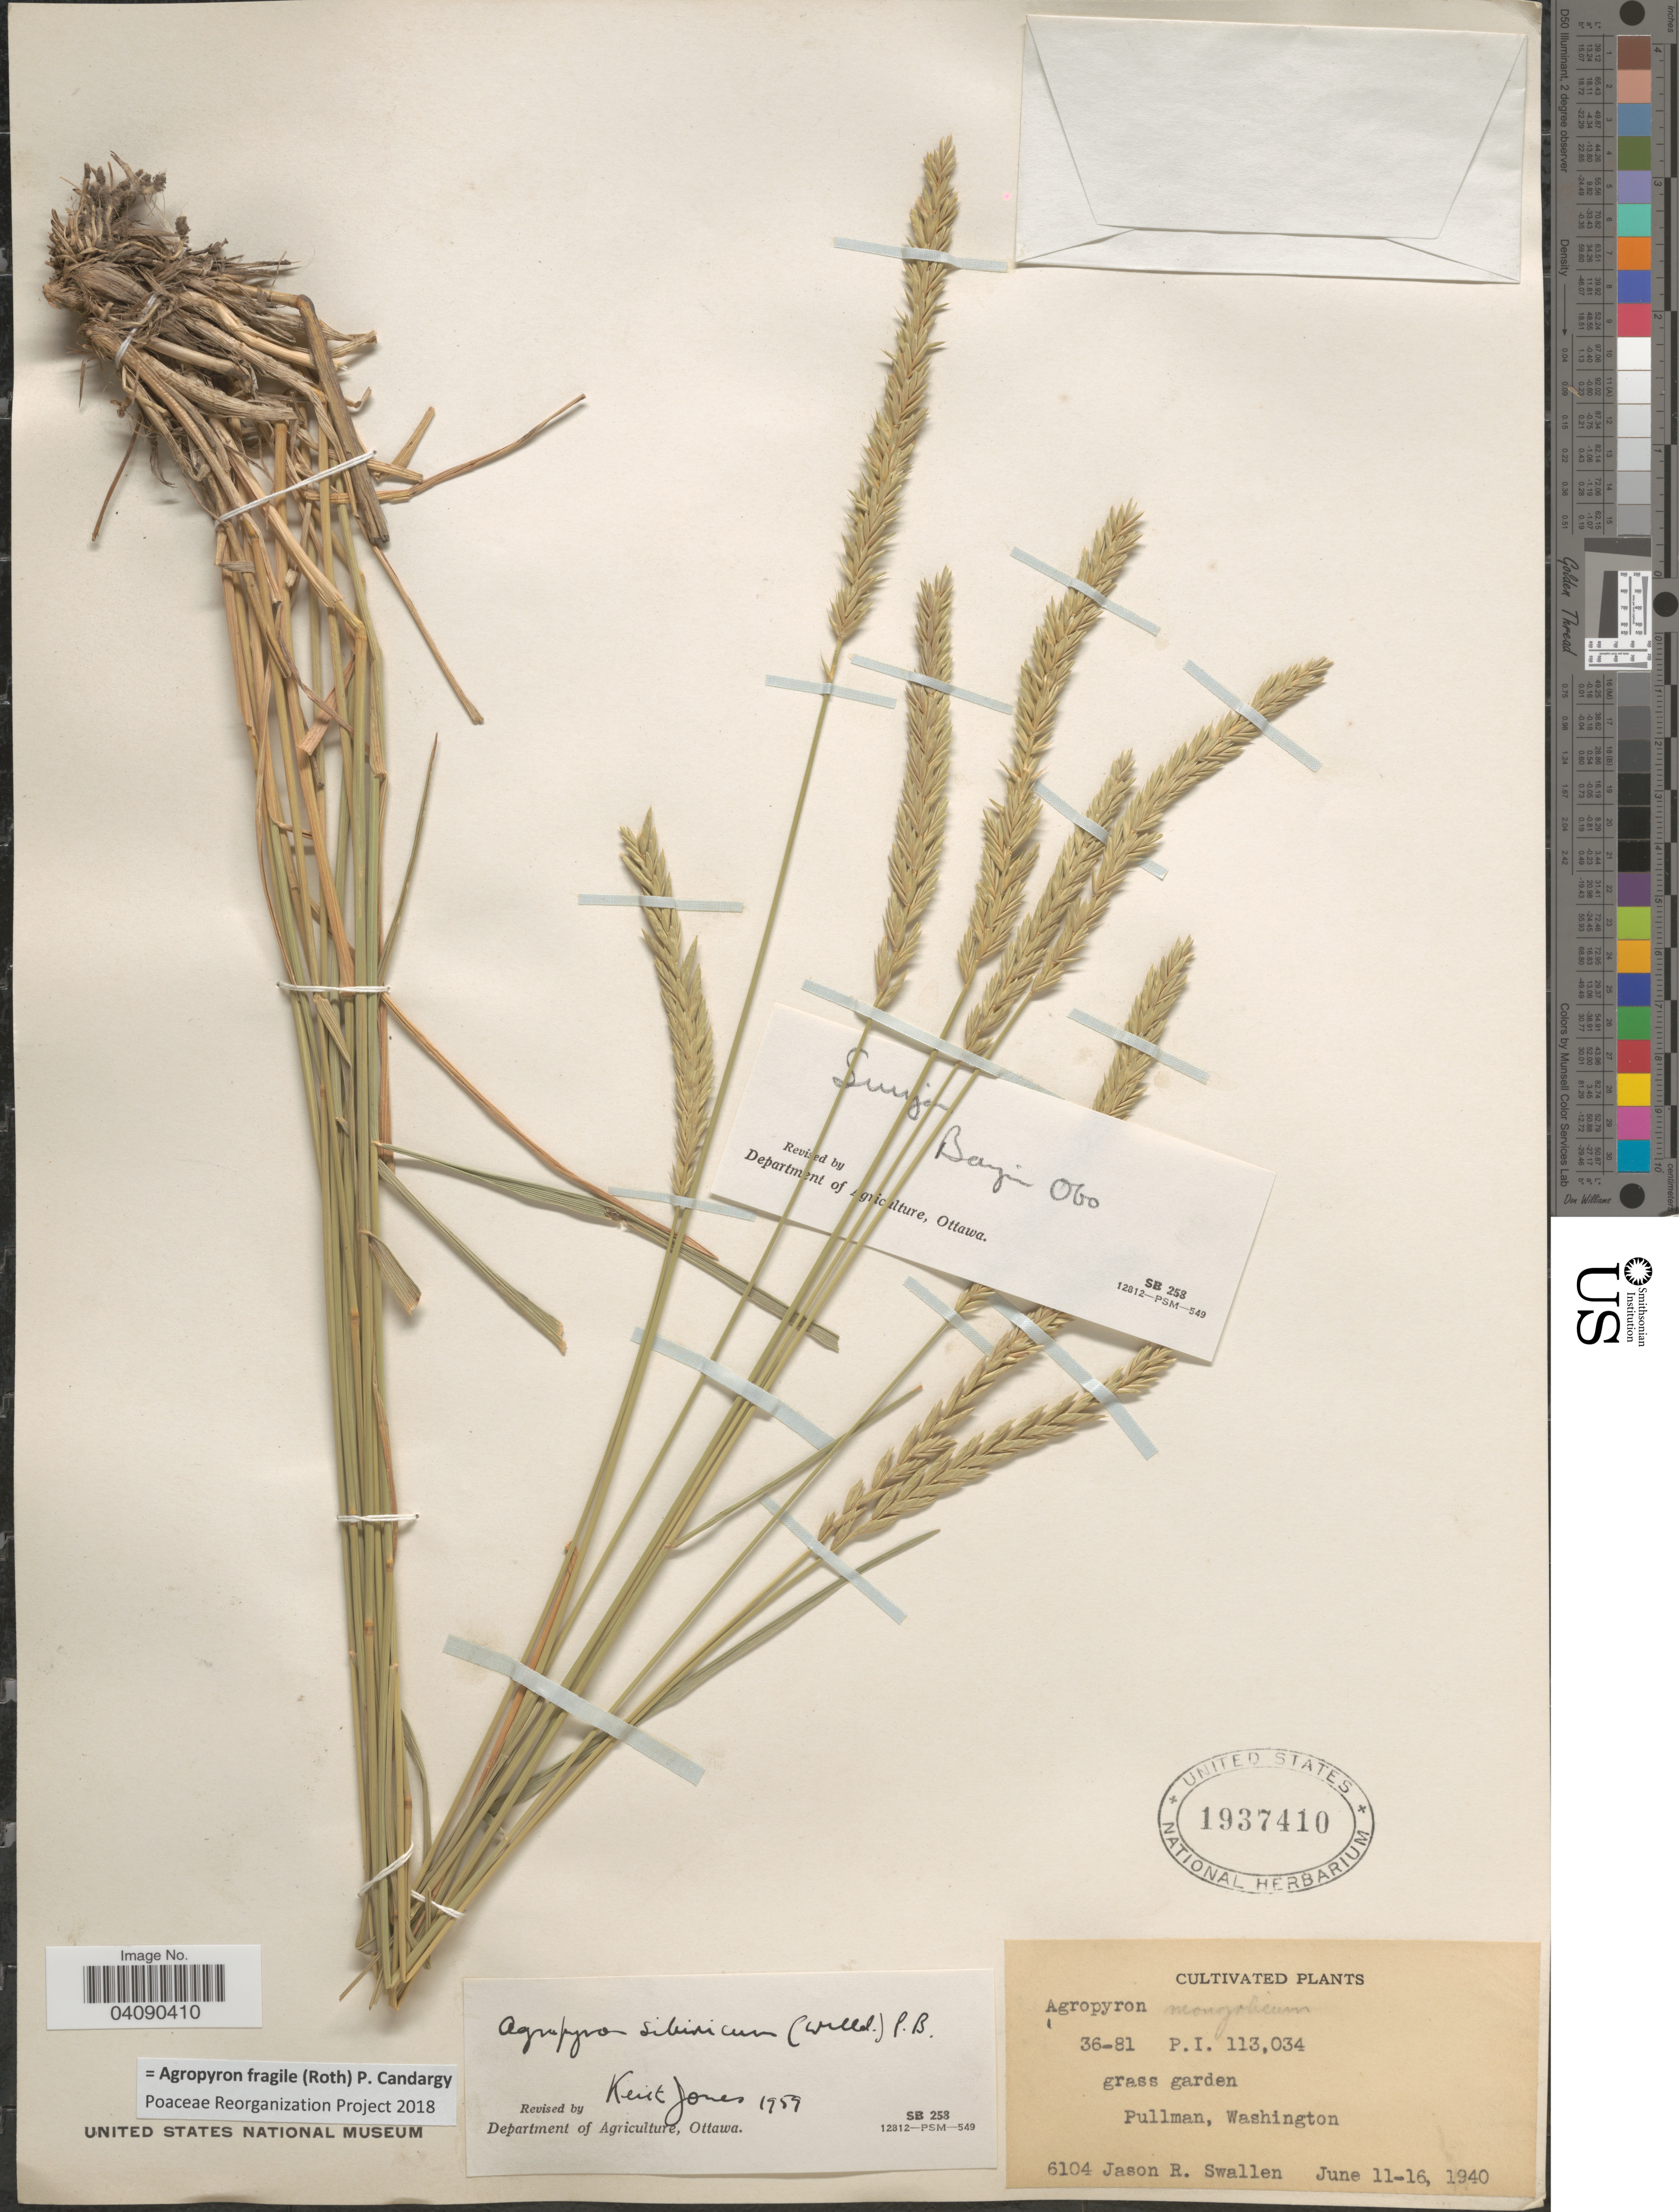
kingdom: Plantae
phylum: Tracheophyta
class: Liliopsida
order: Poales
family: Poaceae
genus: Agropyron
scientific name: Agropyron fragile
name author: (Roth) Candargy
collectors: J. R. Swallen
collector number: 6104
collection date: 1940-06-11/1940-06-16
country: United States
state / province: Washington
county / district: Whitman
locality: Grass garden. Pullman.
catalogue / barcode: US 1937410